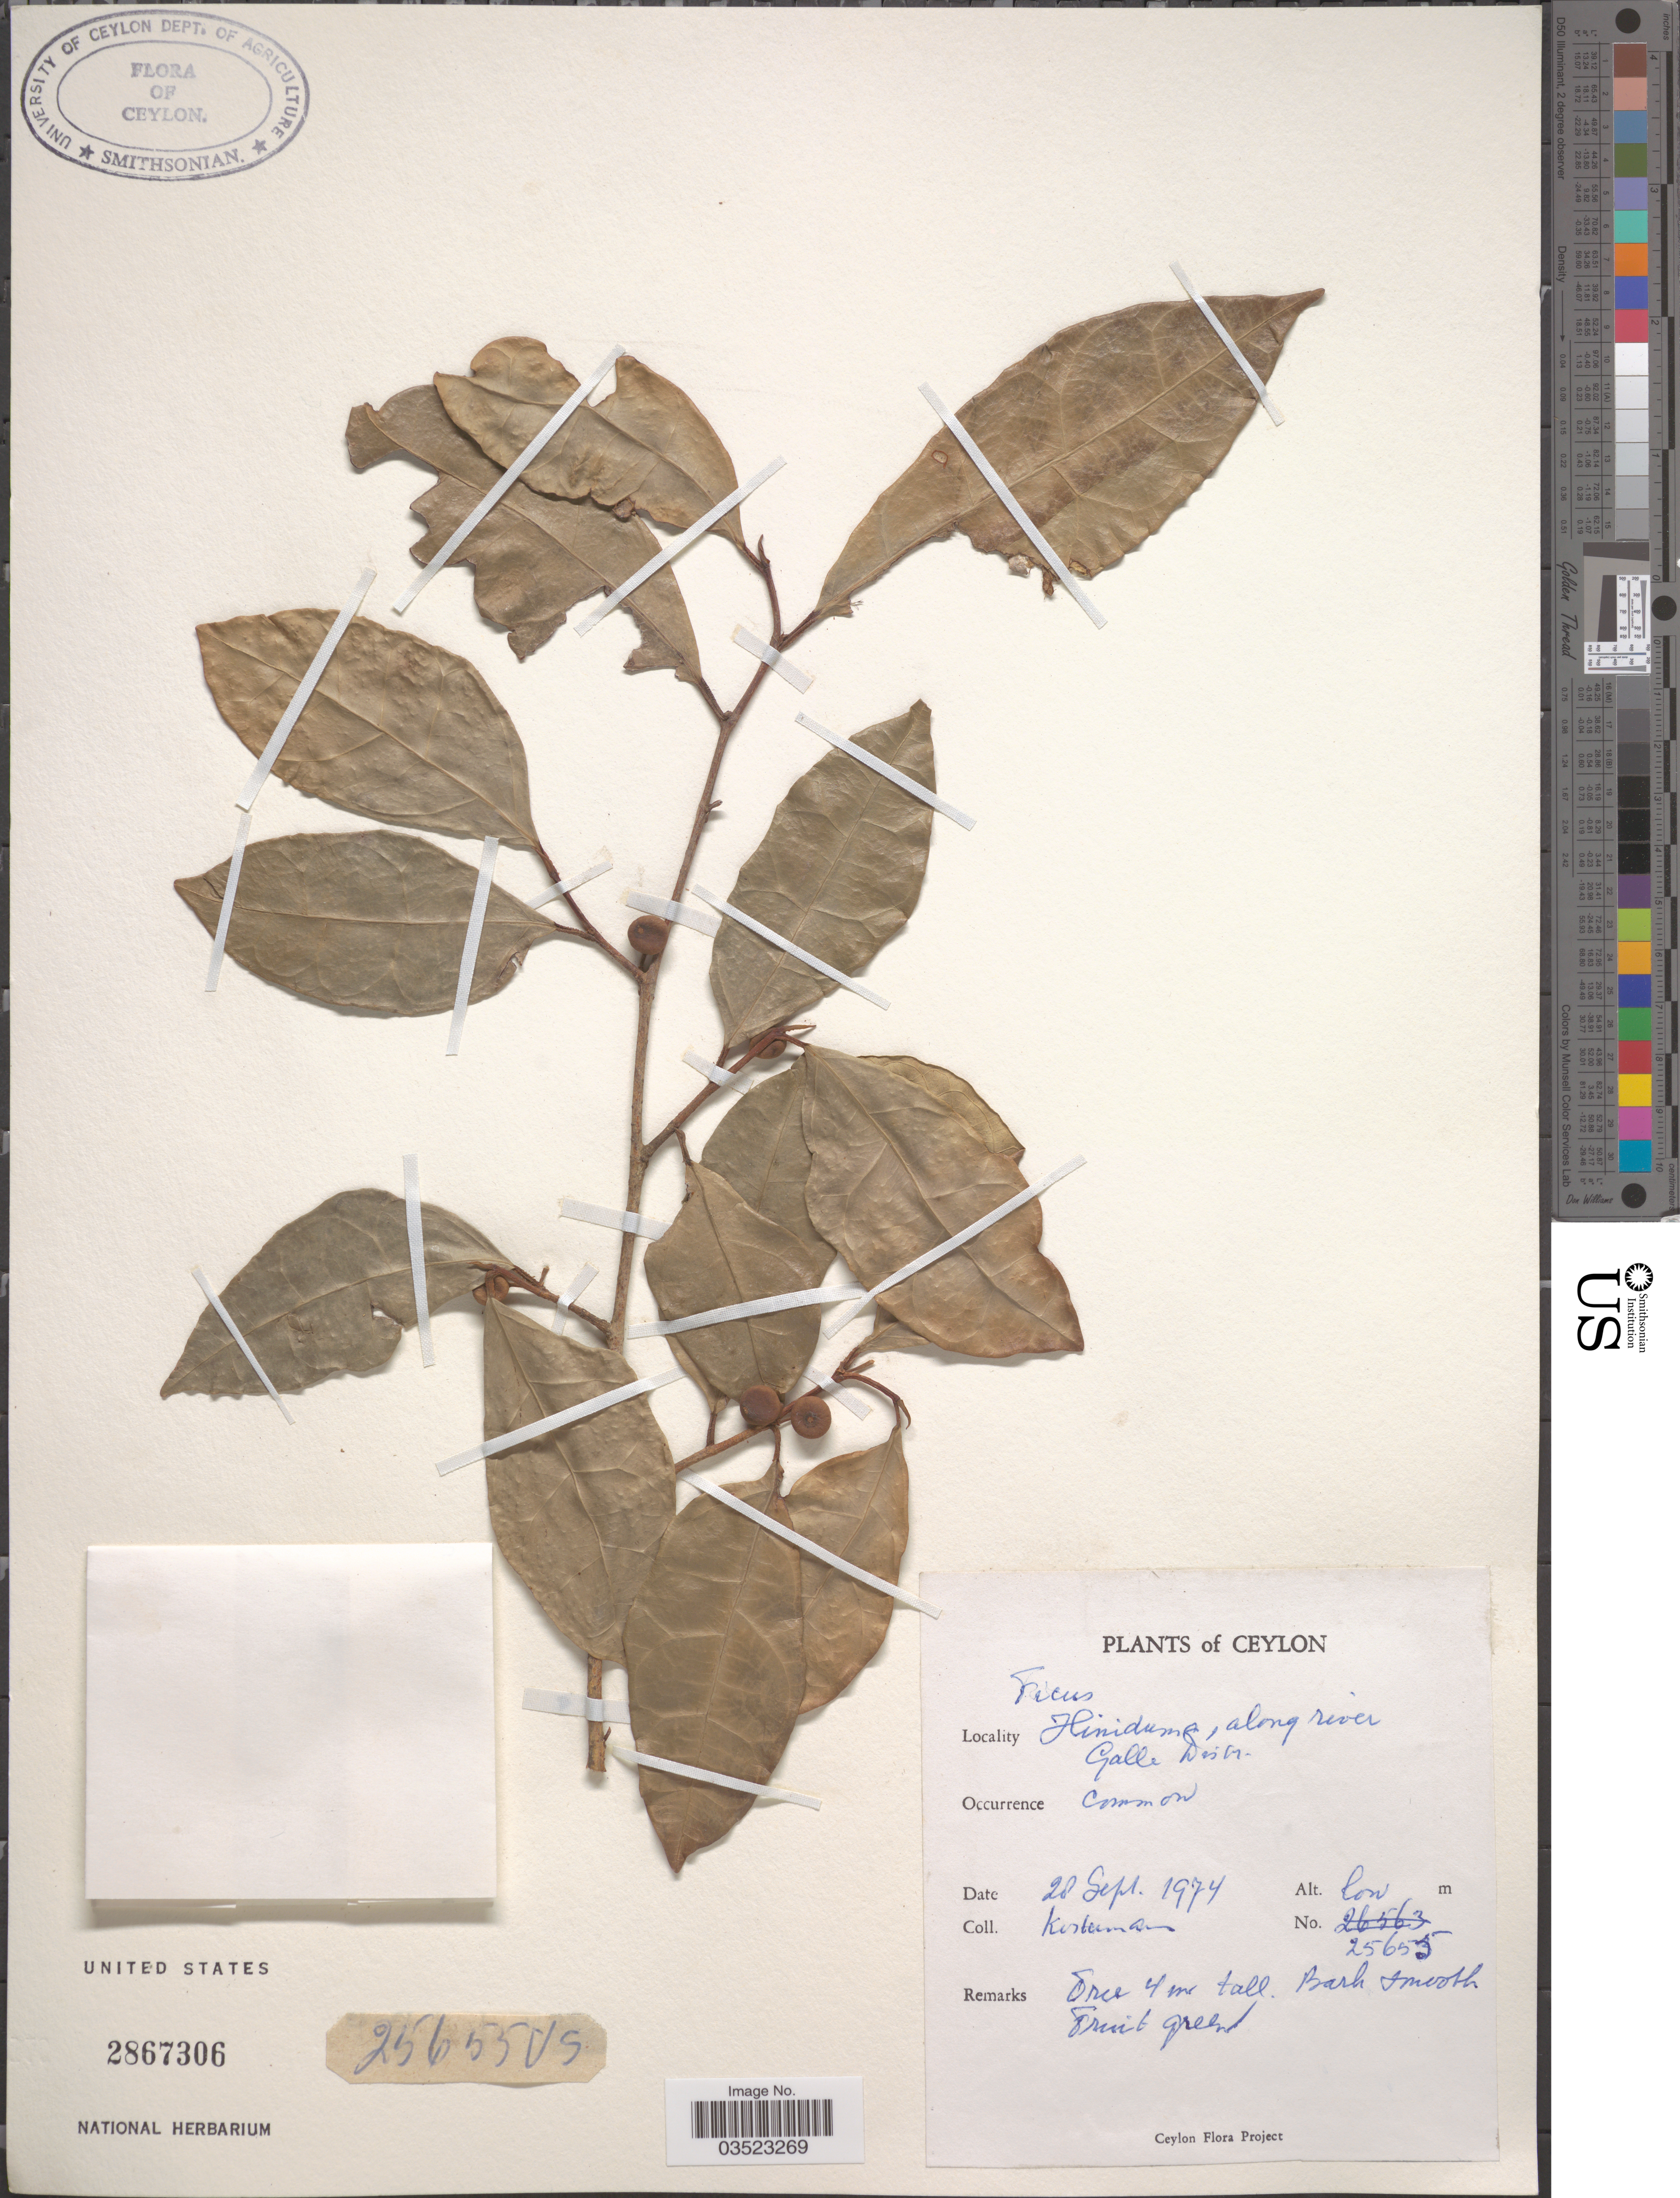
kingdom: Plantae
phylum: Tracheophyta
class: Magnoliopsida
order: Rosales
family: Moraceae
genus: Ficus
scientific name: Ficus sp.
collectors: Kostermans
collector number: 25655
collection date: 1974-09-28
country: Sri Lanka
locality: Ceylon. Hiniduma, along river. Galle Distr.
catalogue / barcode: US 2867306